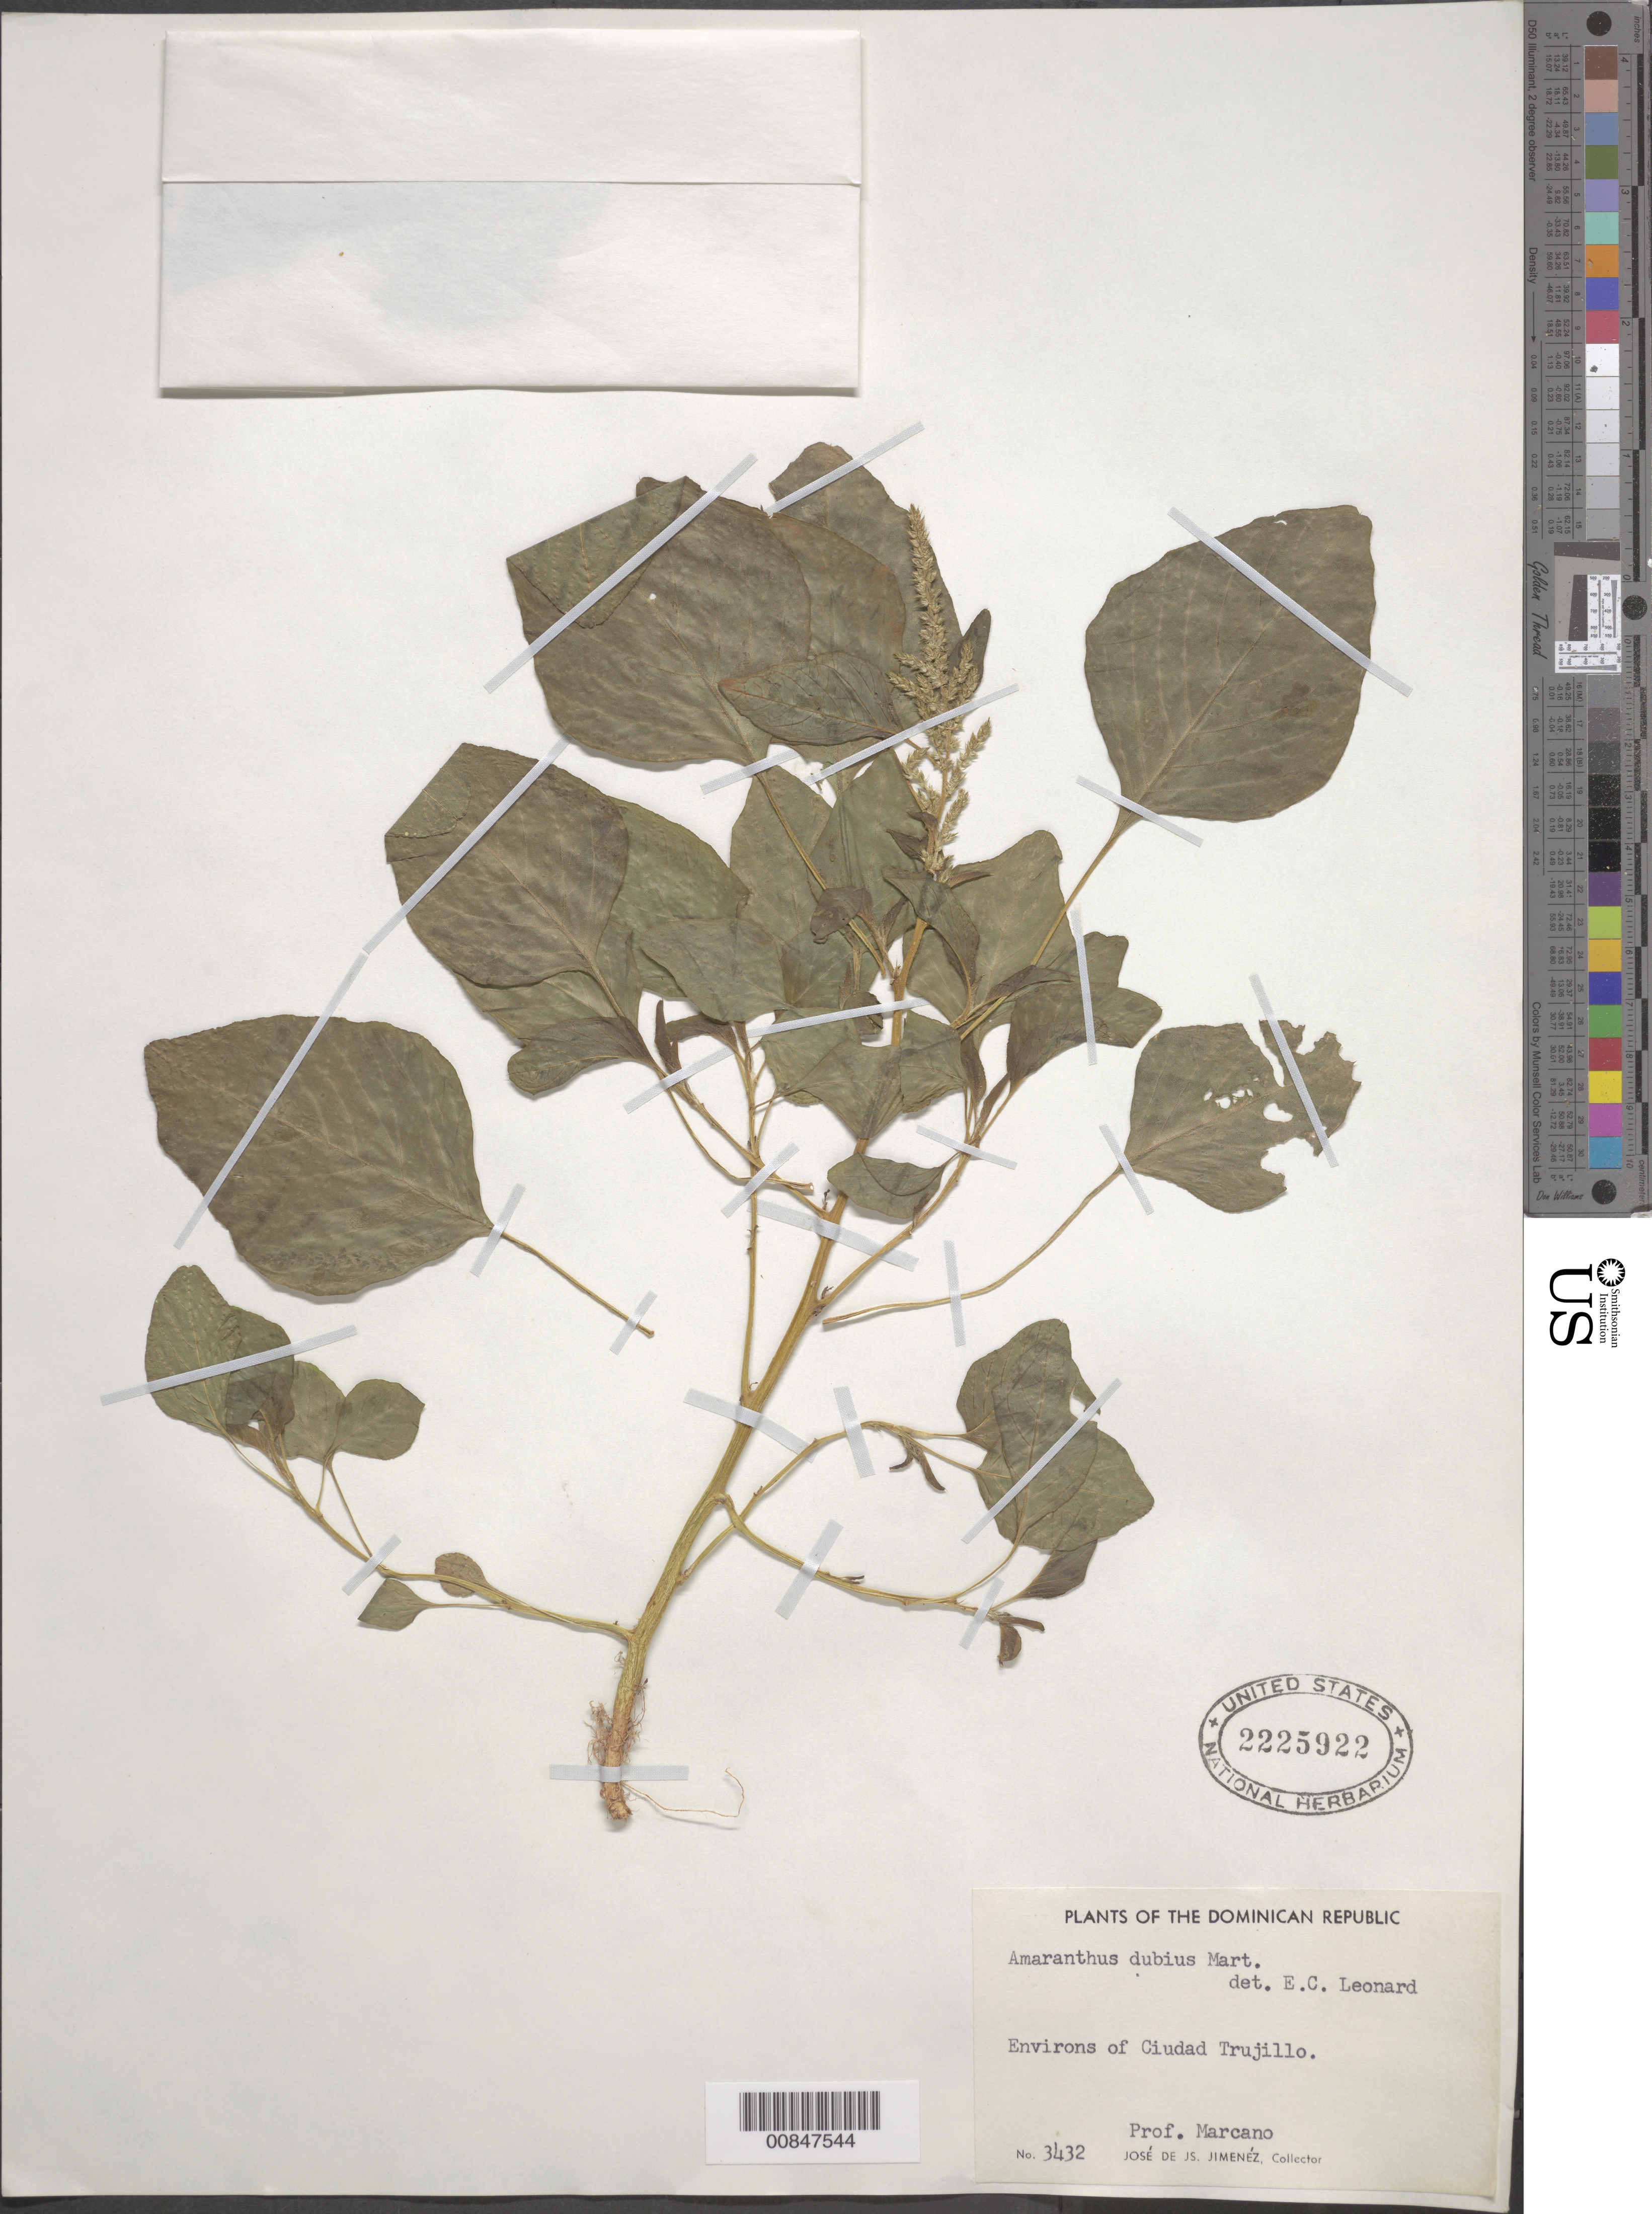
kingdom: Plantae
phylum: Tracheophyta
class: Magnoliopsida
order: Caryophyllales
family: Amaranthaceae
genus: Amaranthus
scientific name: Amaranthus dubius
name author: Mart. ex Thell.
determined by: Leonard, Emery C., (US)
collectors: J. J. Jiménez Almonte & E. J. Marcano F.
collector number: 3432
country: Dominican Republic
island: Hispaniola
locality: Environs of Ciudad Trujillo.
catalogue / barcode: US 2225922